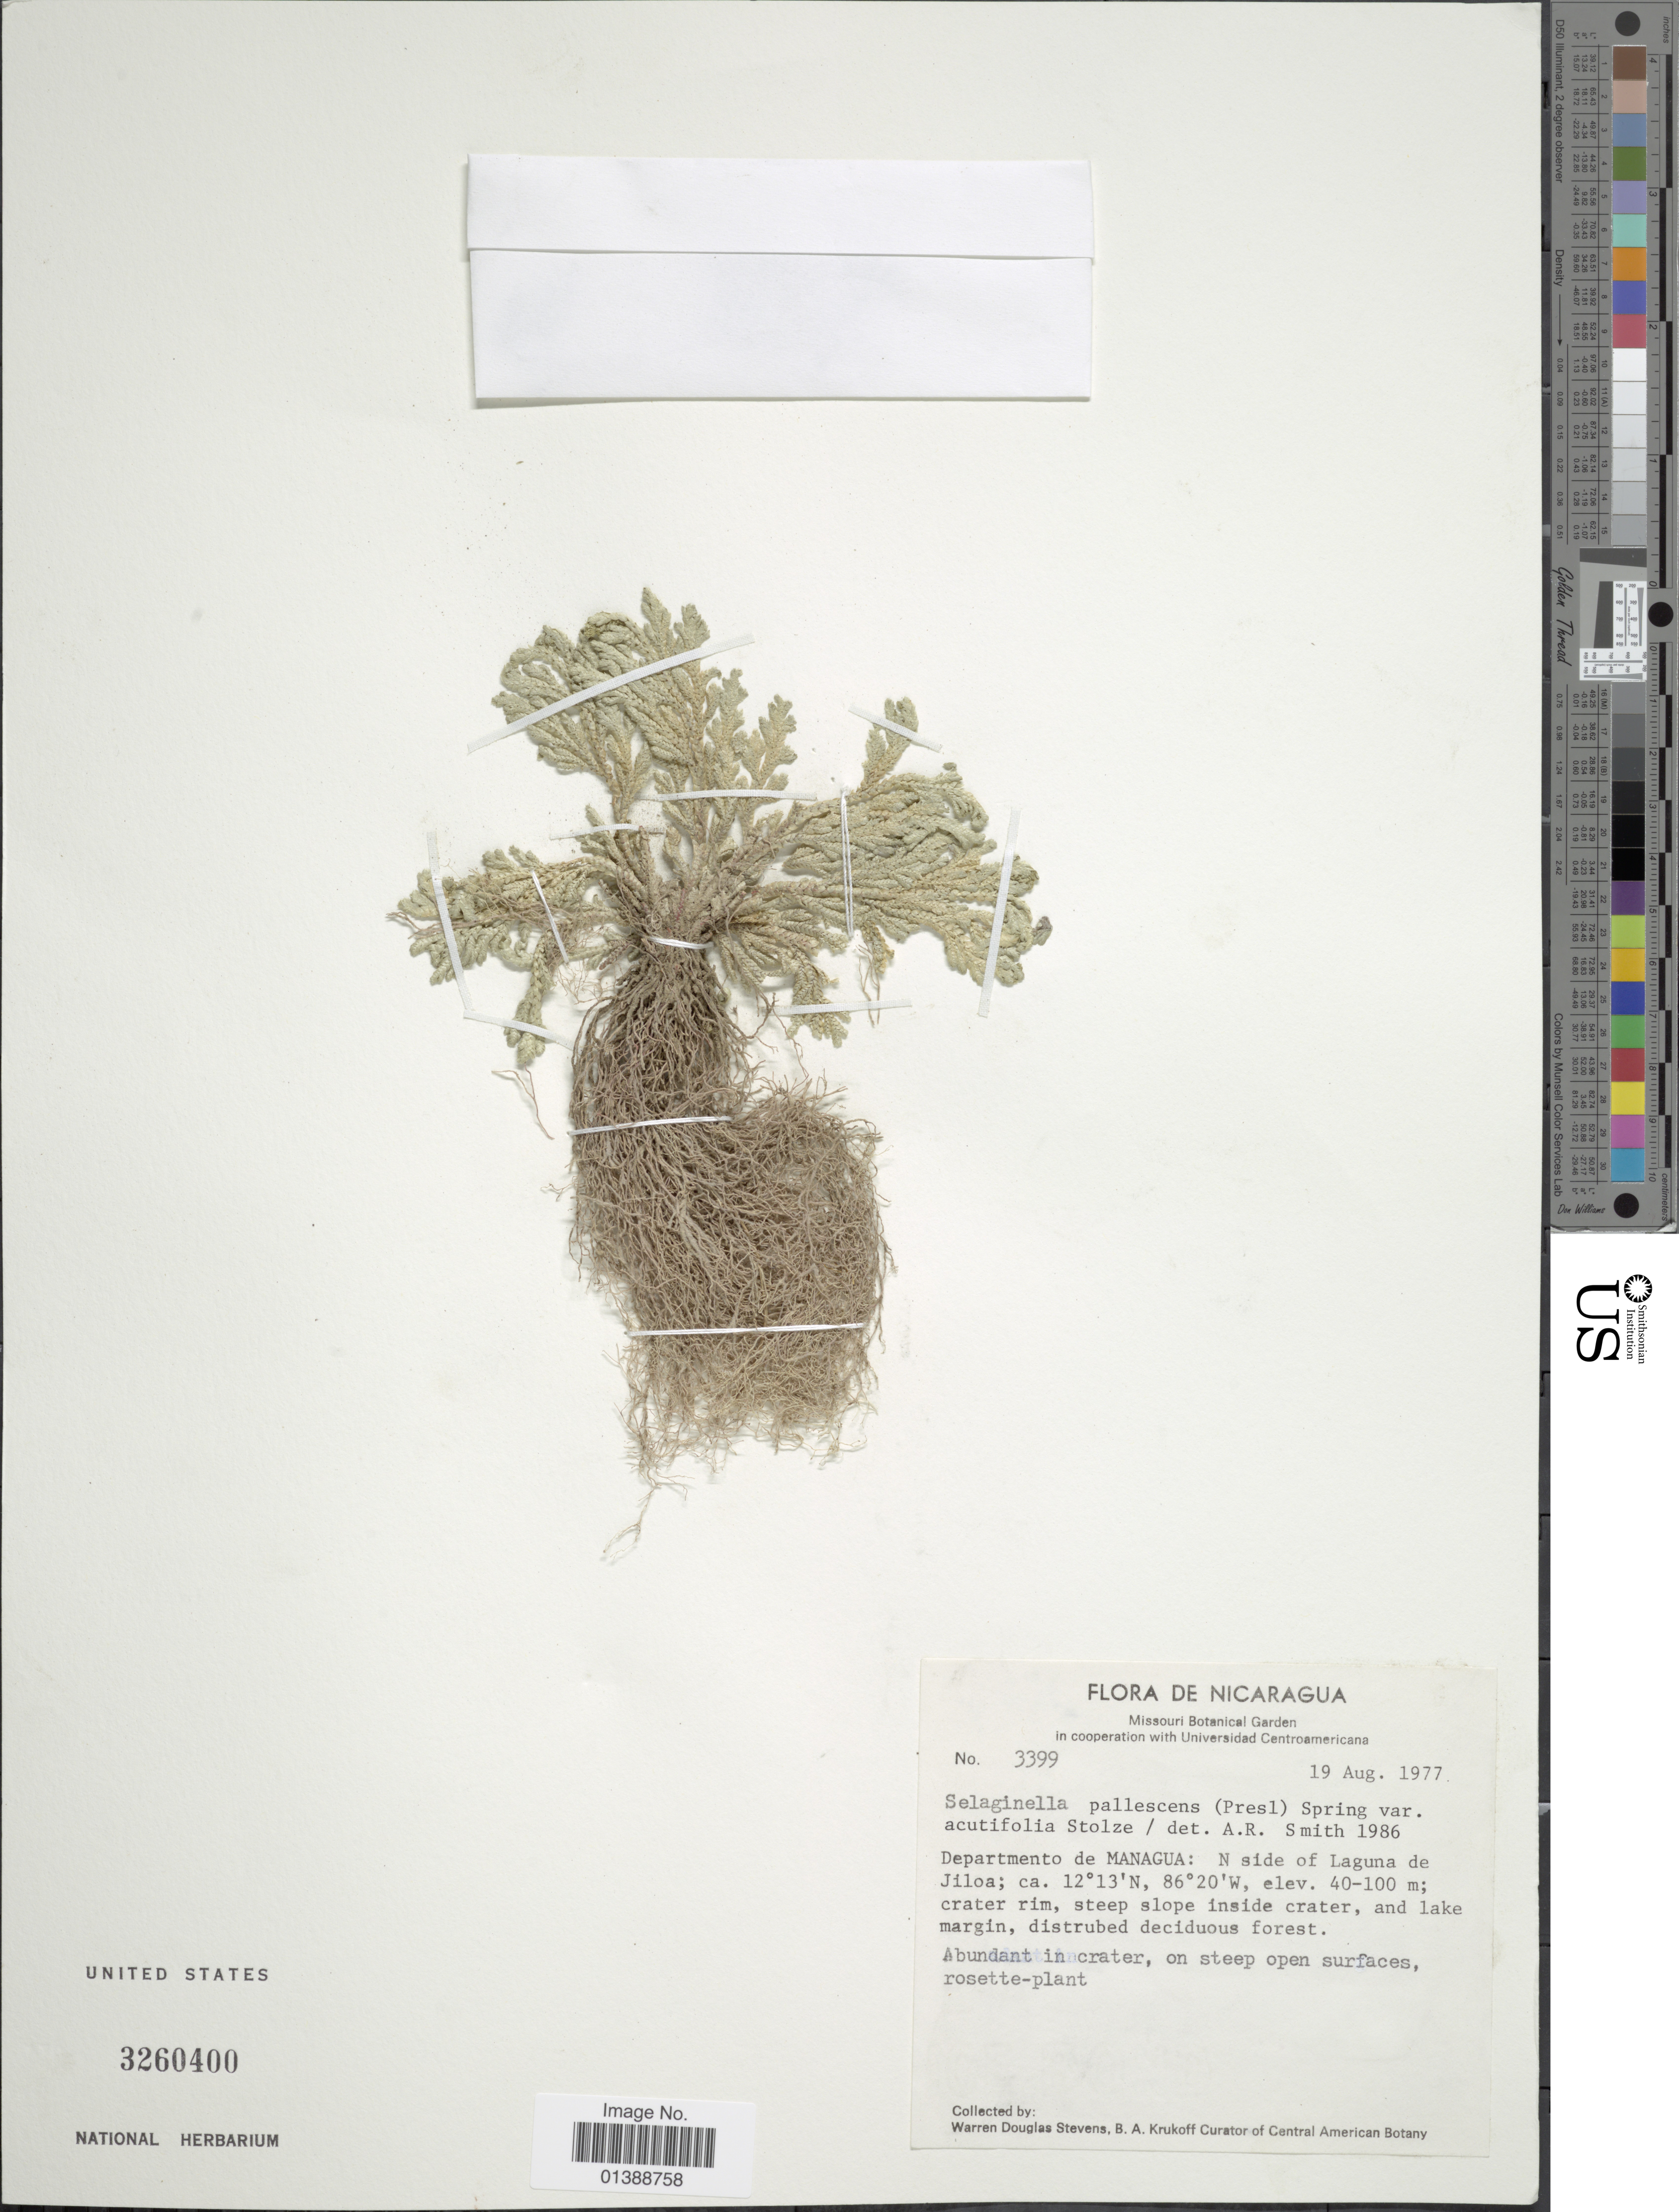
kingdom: Plantae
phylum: Tracheophyta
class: Lycopodiopsida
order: Selaginellales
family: Selaginellaceae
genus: Selaginella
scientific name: Selaginella pallescens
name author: (C. Presl) Spring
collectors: W. D. Stevens & B. A. Krukoff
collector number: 3399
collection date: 1977-08-19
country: Nicaragua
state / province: Managua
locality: N side of Laguna de Jiloa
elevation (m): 40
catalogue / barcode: US 3260400